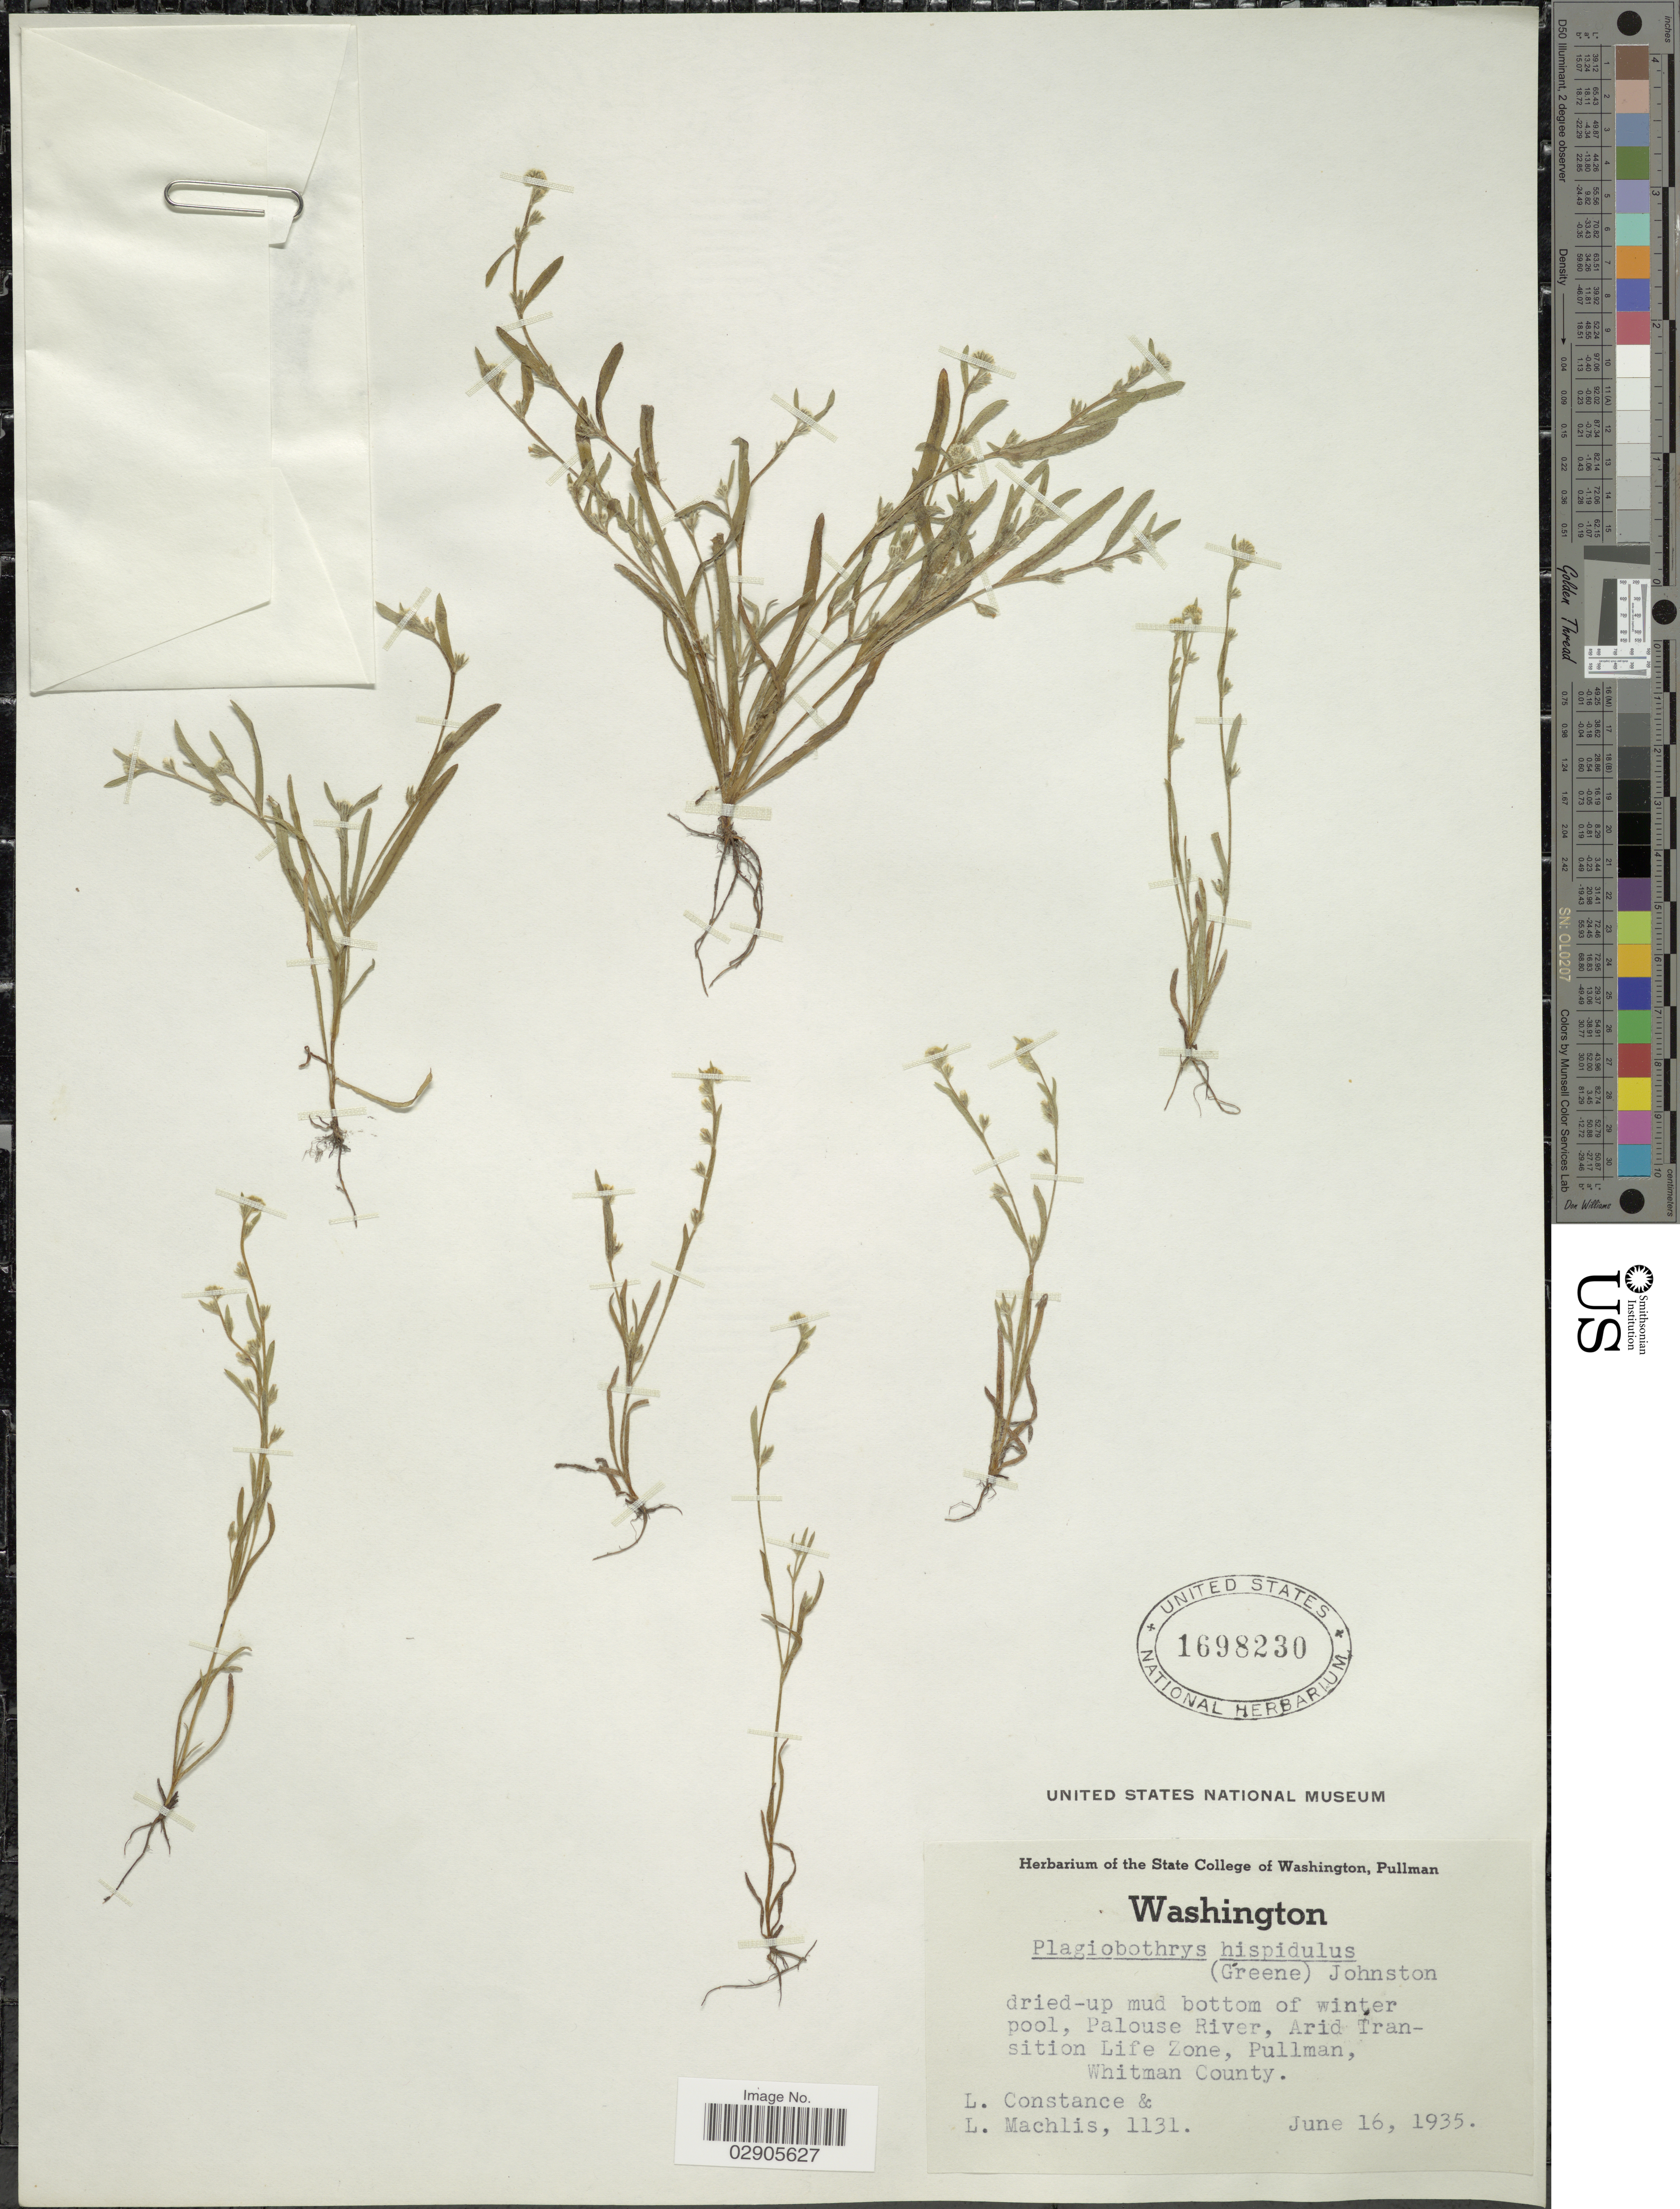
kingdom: Plantae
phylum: Tracheophyta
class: Magnoliopsida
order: Boraginales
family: Boraginaceae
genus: Plagiobothrys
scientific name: Plagiobothrys hispidulus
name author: (Greene) I.M. Johnst.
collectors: L. Constance & L. Machlis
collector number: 1131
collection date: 1935-06-16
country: United States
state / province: Washington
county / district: Whitman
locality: Dried-up mud bottom of winter pool, Palouse River, Arid Transition Life Zone, Pullman, Whitman County.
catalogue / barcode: US 1698230